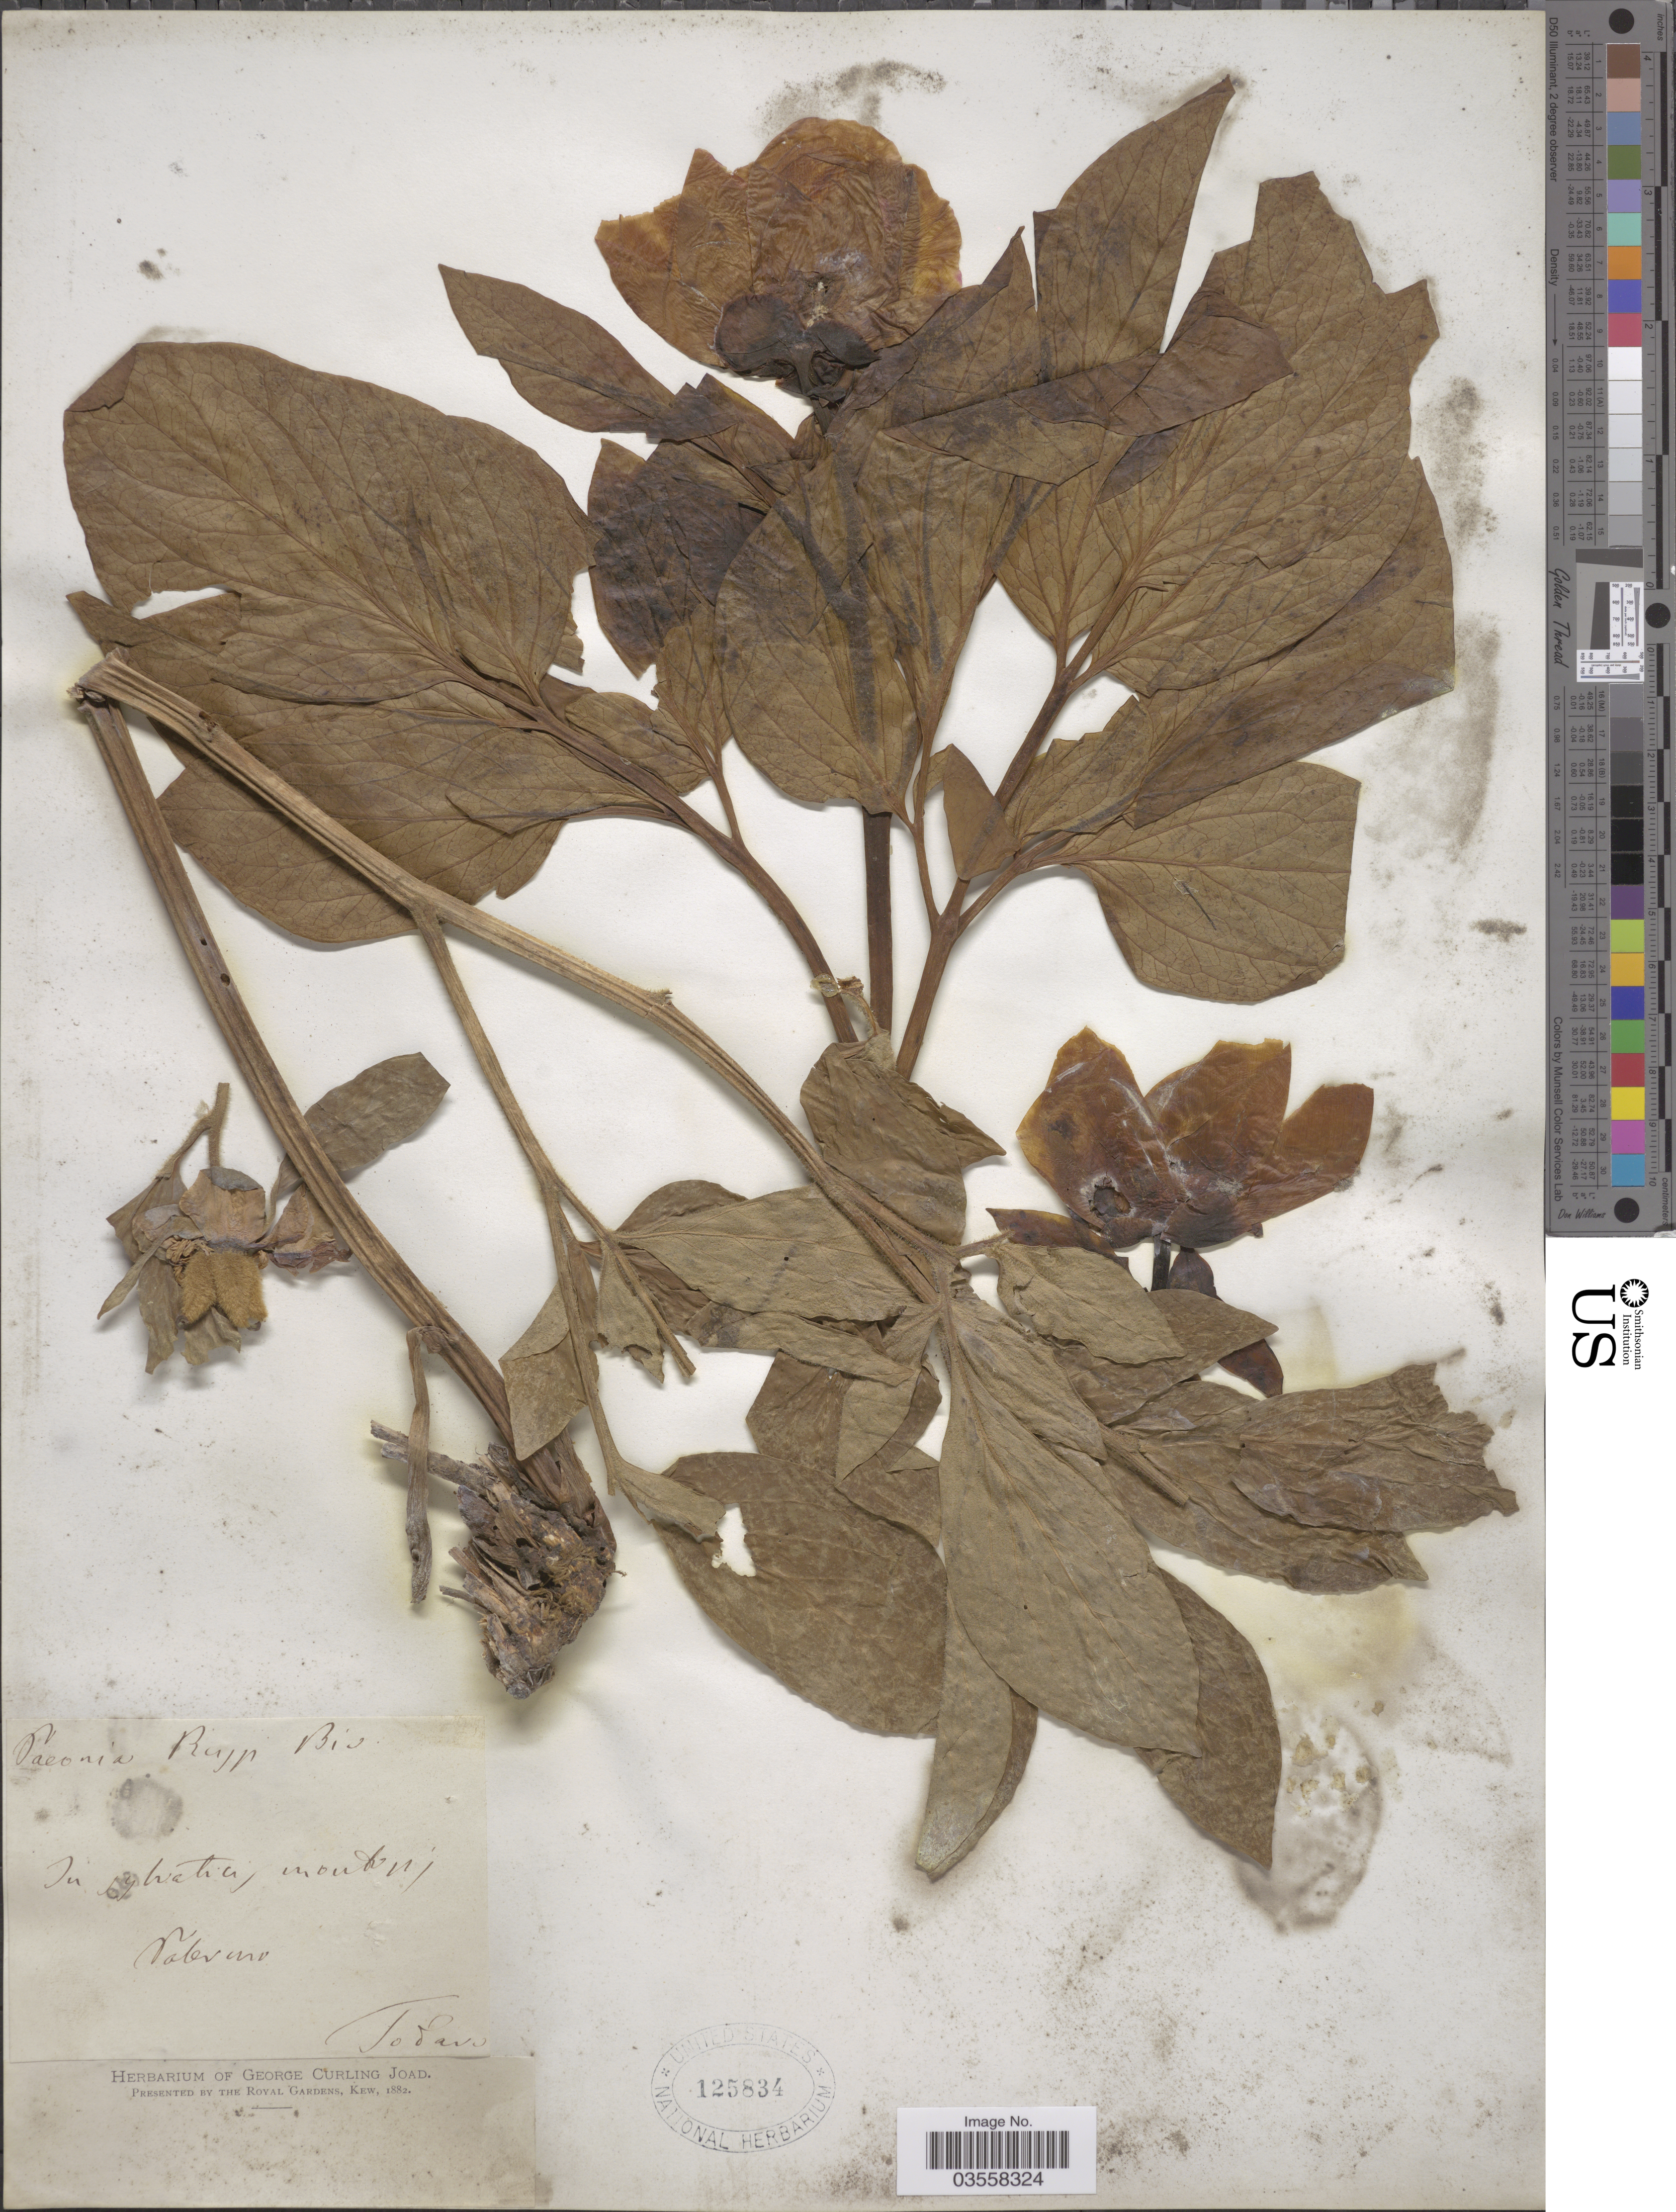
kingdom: Plantae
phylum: Tracheophyta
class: Magnoliopsida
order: Saxifragales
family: Paeoniaceae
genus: Paeonia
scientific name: Paeonia mascula subsp. russoi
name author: (Biv.) Cullen & Heywood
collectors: Todaro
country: Italy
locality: In sylvatia (montis) Palermo.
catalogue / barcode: US 125834